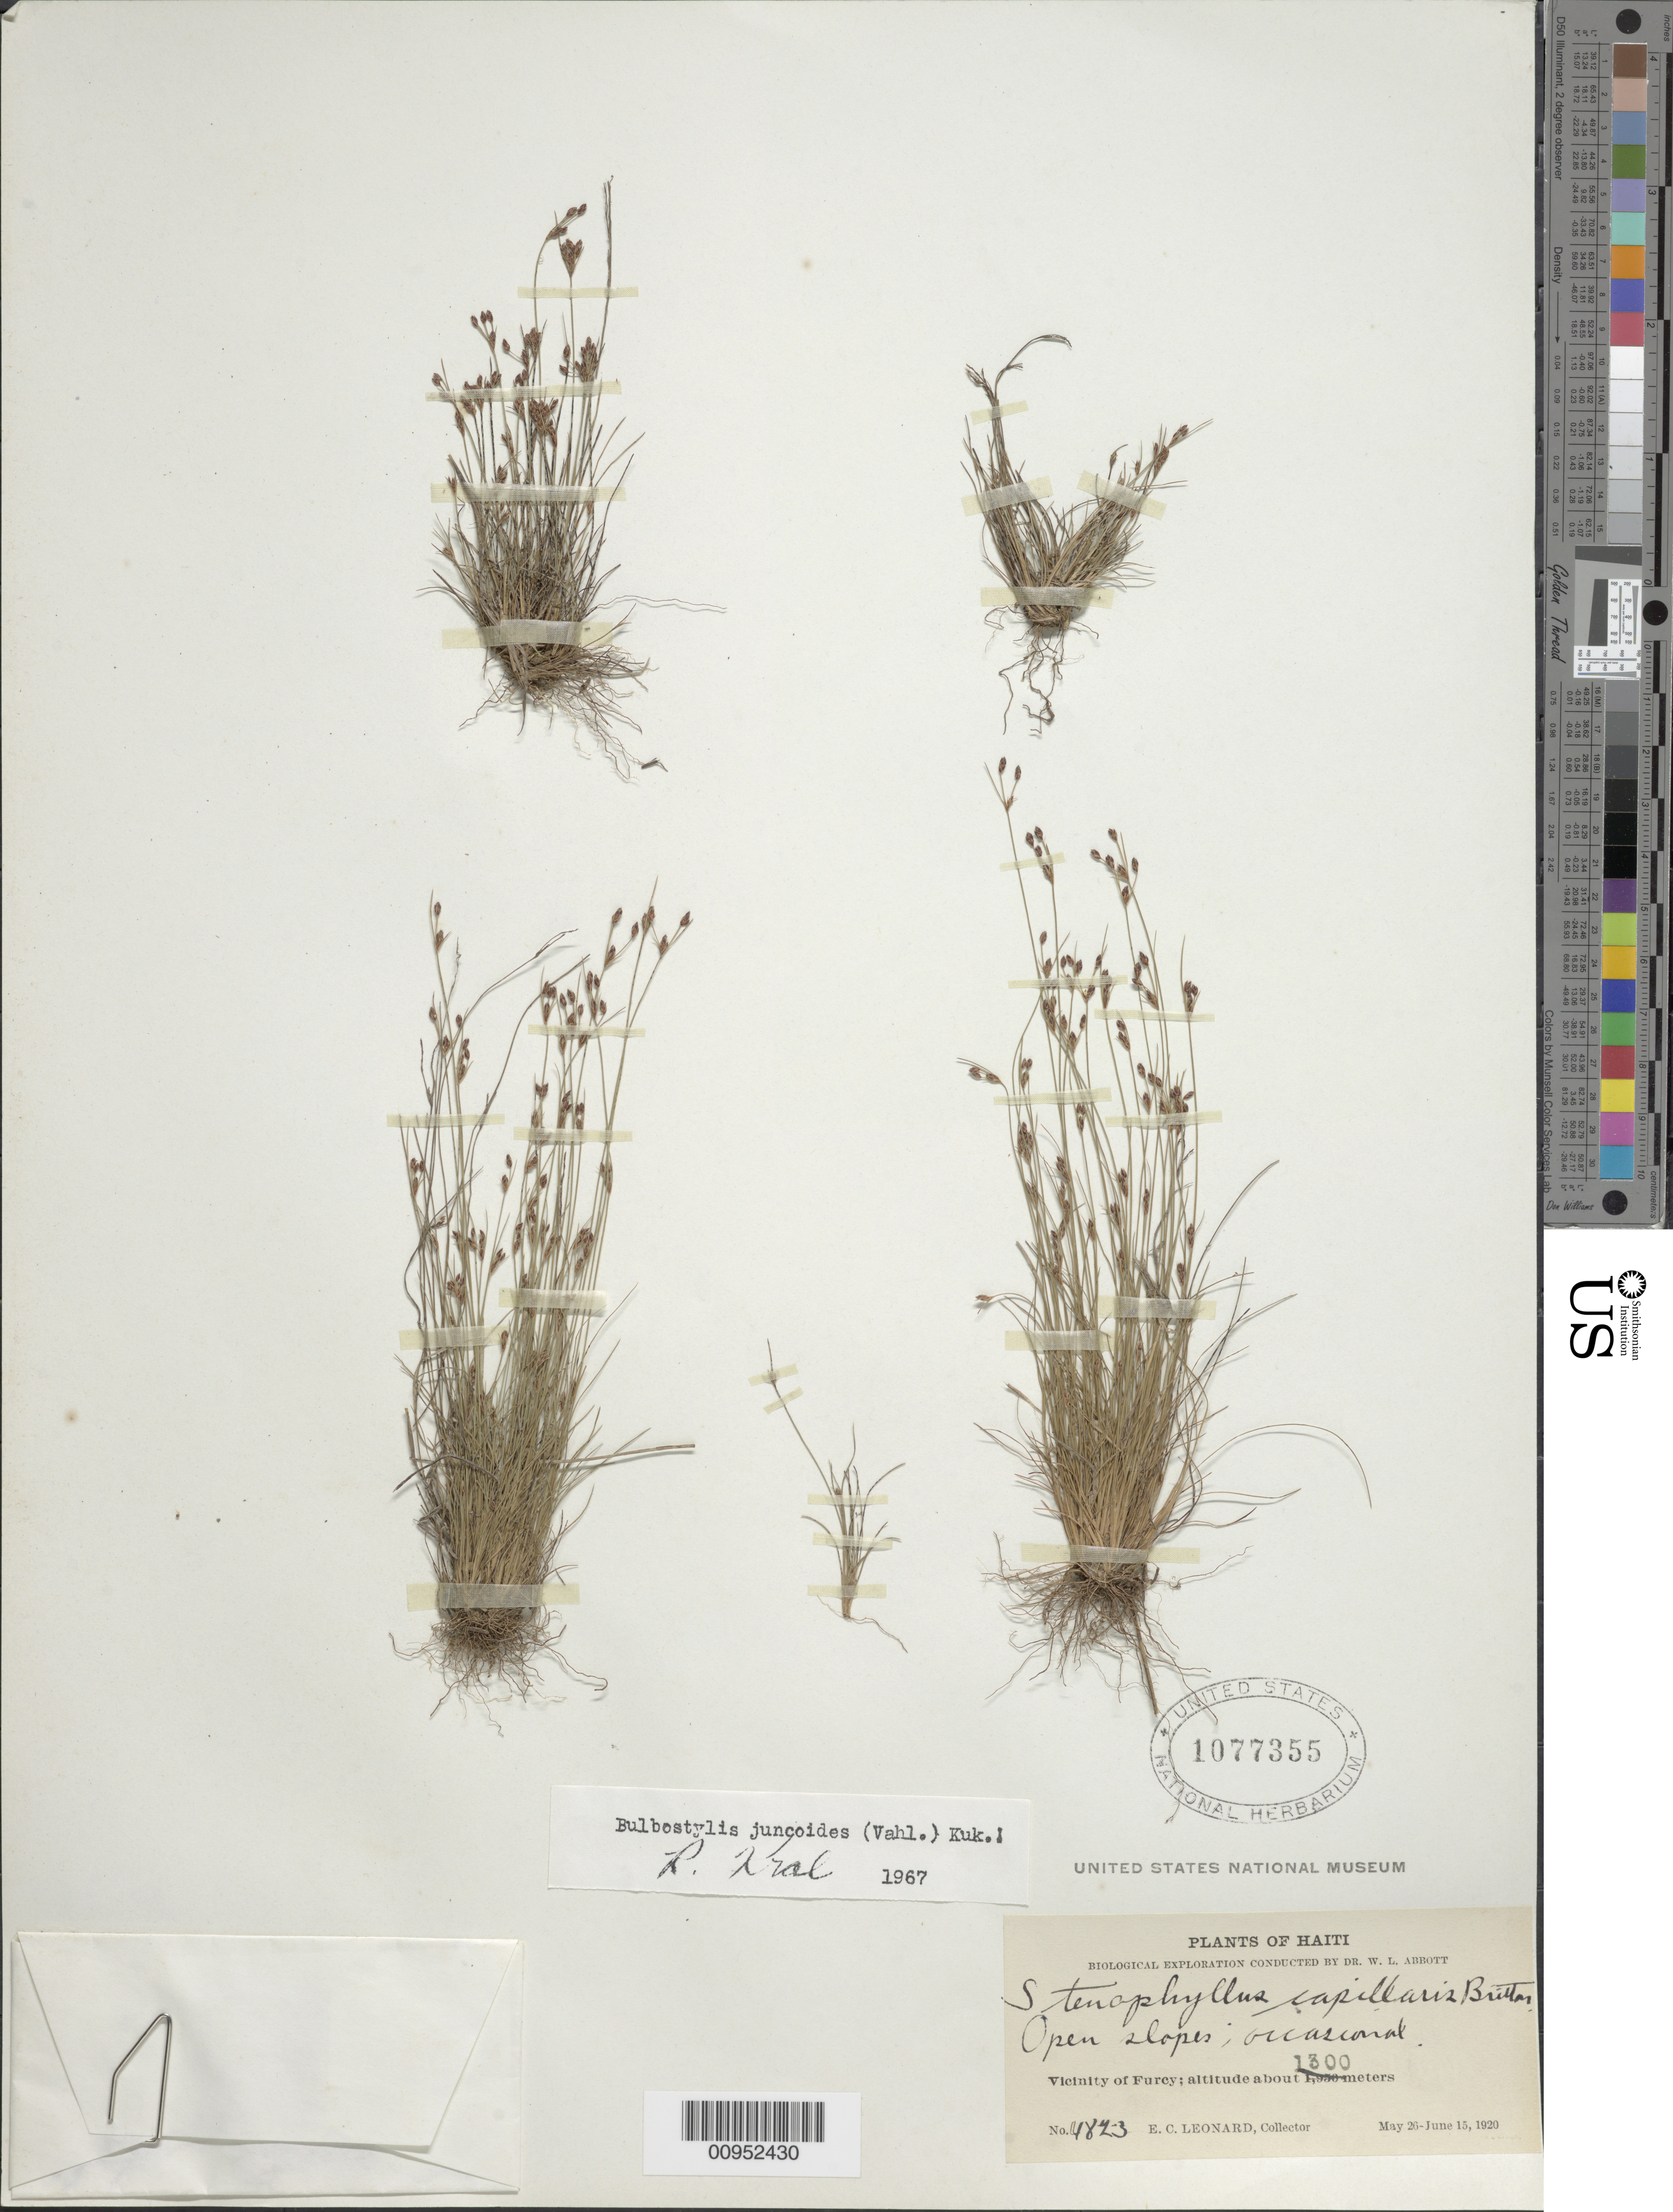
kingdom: Plantae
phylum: Tracheophyta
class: Liliopsida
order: Poales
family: Cyperaceae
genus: Bulbostylis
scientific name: Bulbostylis juncoides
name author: (Vahl) Kük. ex Herter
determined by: Kral, Robert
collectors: E. C. Leonard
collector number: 4823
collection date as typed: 26 May 1920 to 15 Jun 1920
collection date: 1920-05-26/1920-06-15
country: Haiti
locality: Vicinity of Furcy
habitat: Open slopes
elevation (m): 1300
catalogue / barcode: US 1077355